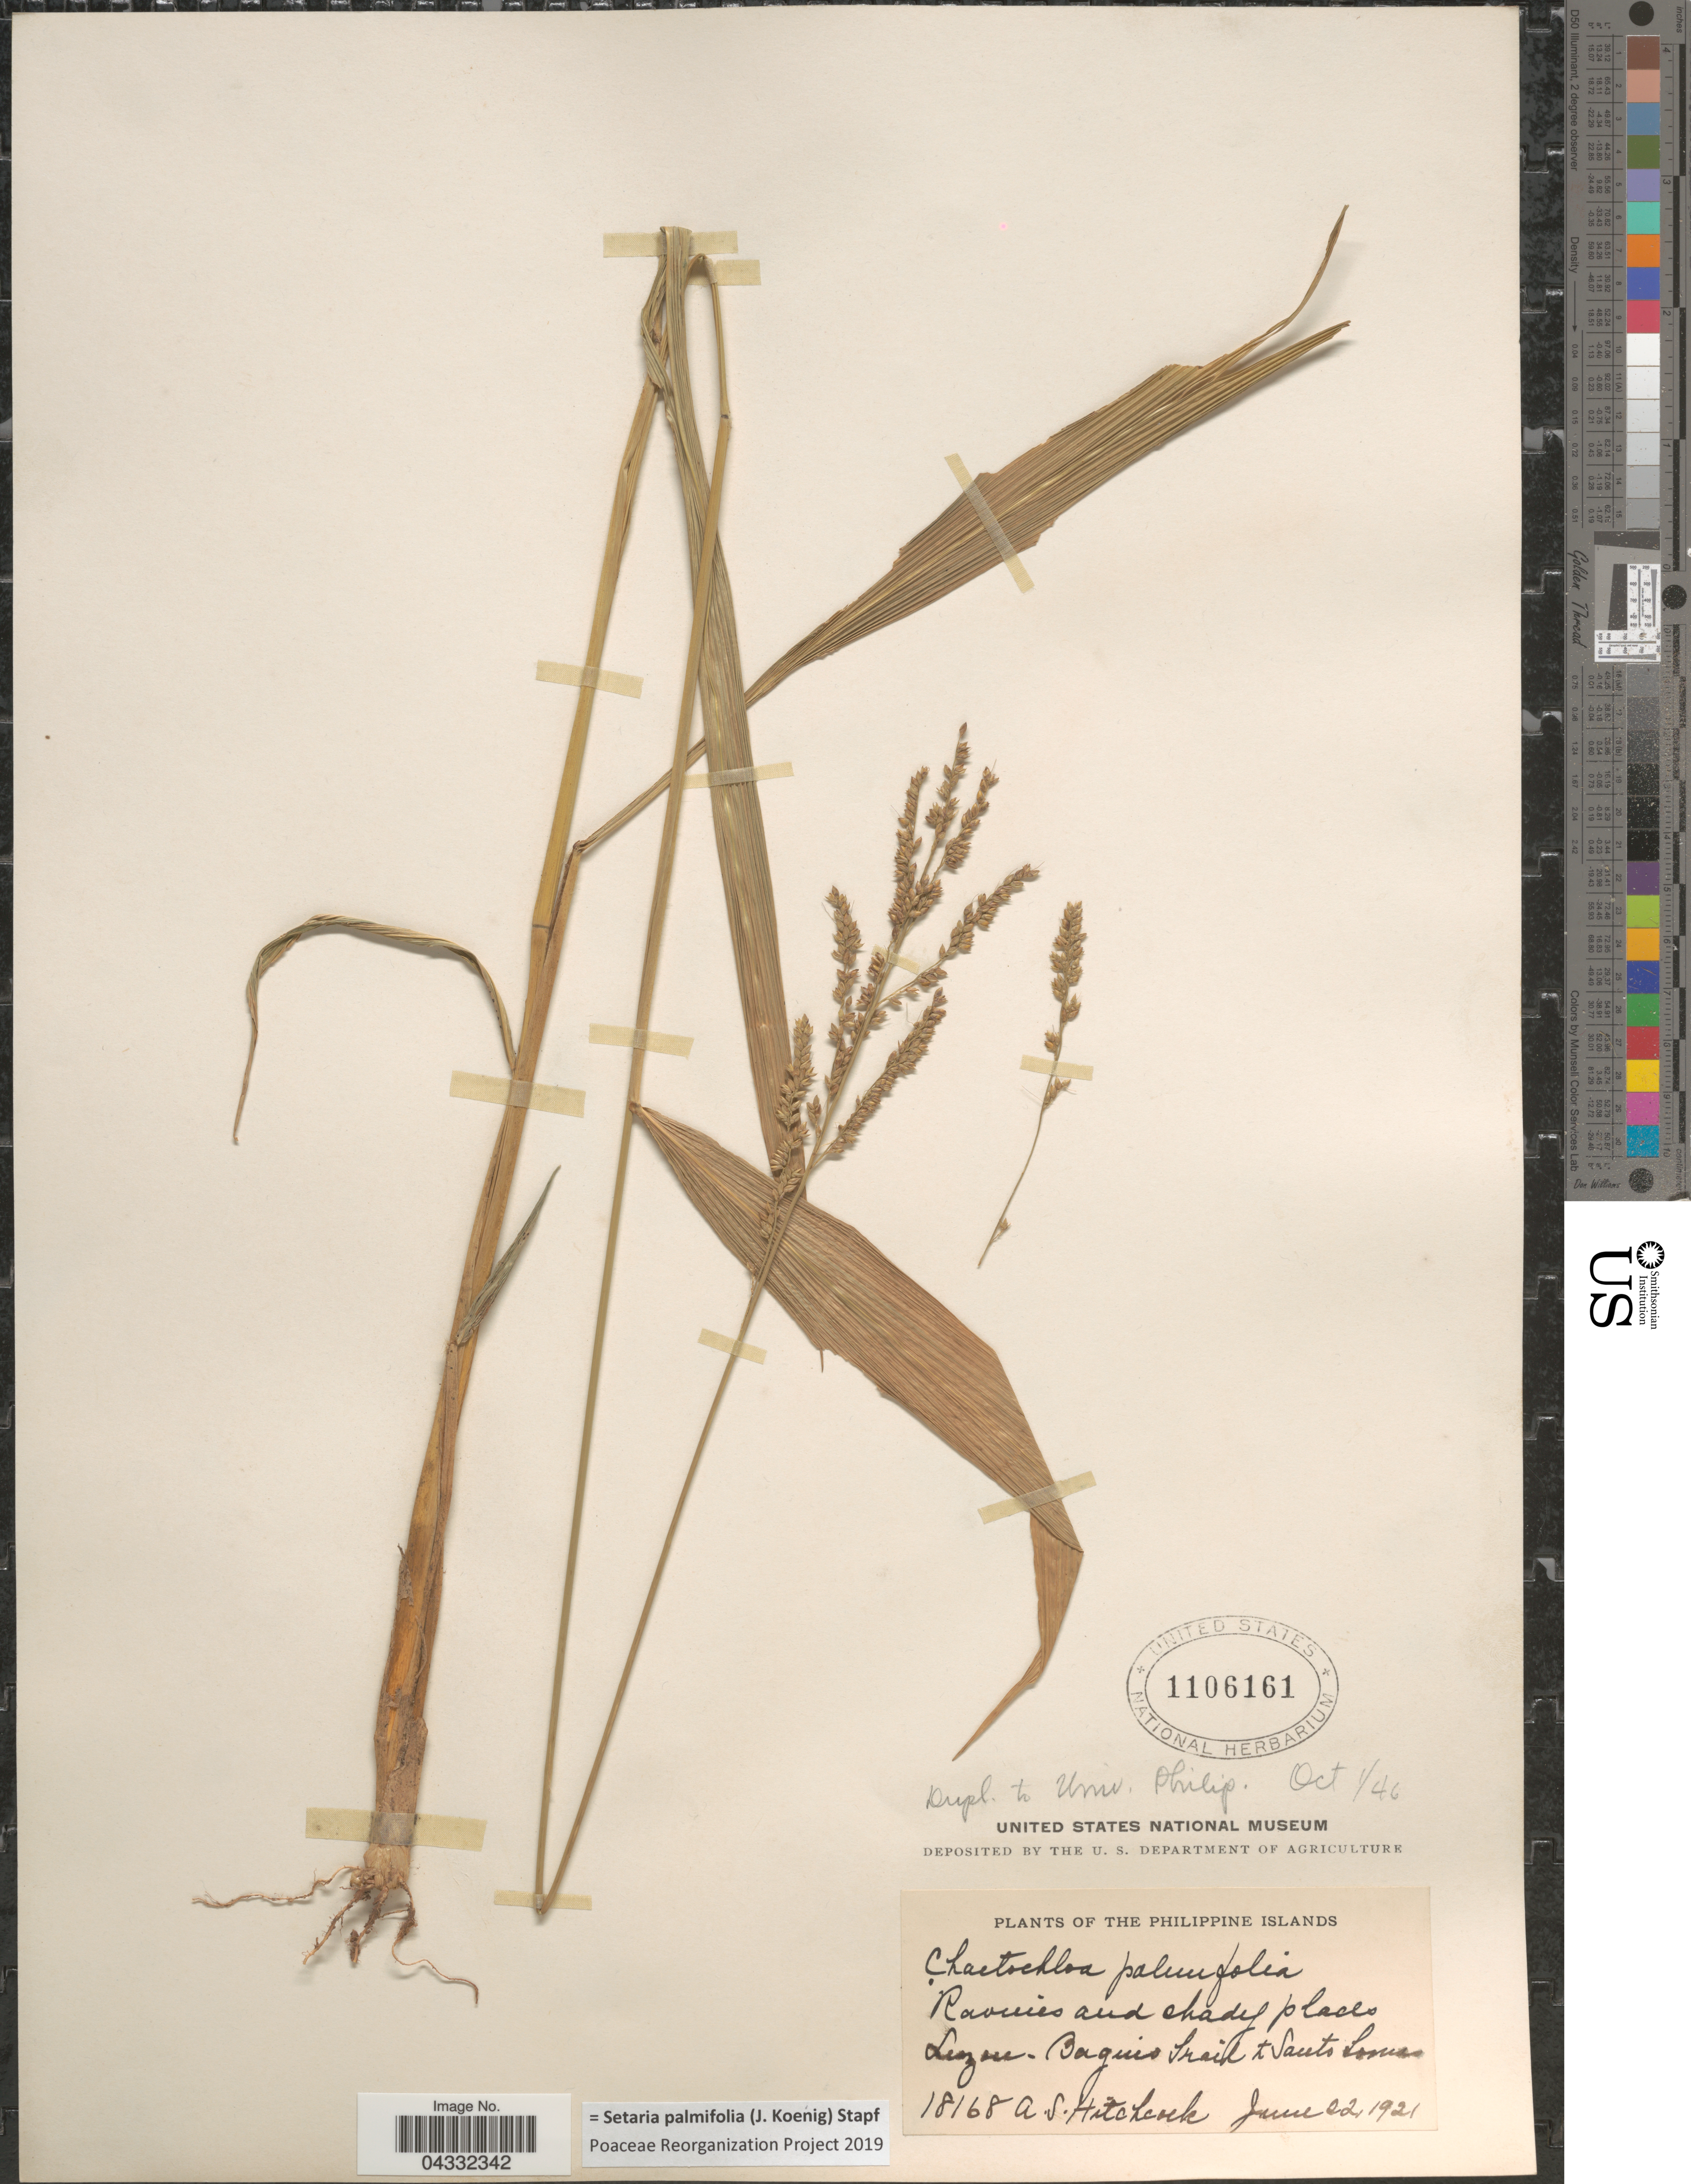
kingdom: Plantae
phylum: Tracheophyta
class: Liliopsida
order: Poales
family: Poaceae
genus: Setaria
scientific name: Setaria palmifolia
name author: (J. Koenig) Stapf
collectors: A. S. Hitchcock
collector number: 18168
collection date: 1921-06-22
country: Philippines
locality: The Philippine Islands. Luzon-Baguio Trail to Santo Lomas.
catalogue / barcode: US 1106161